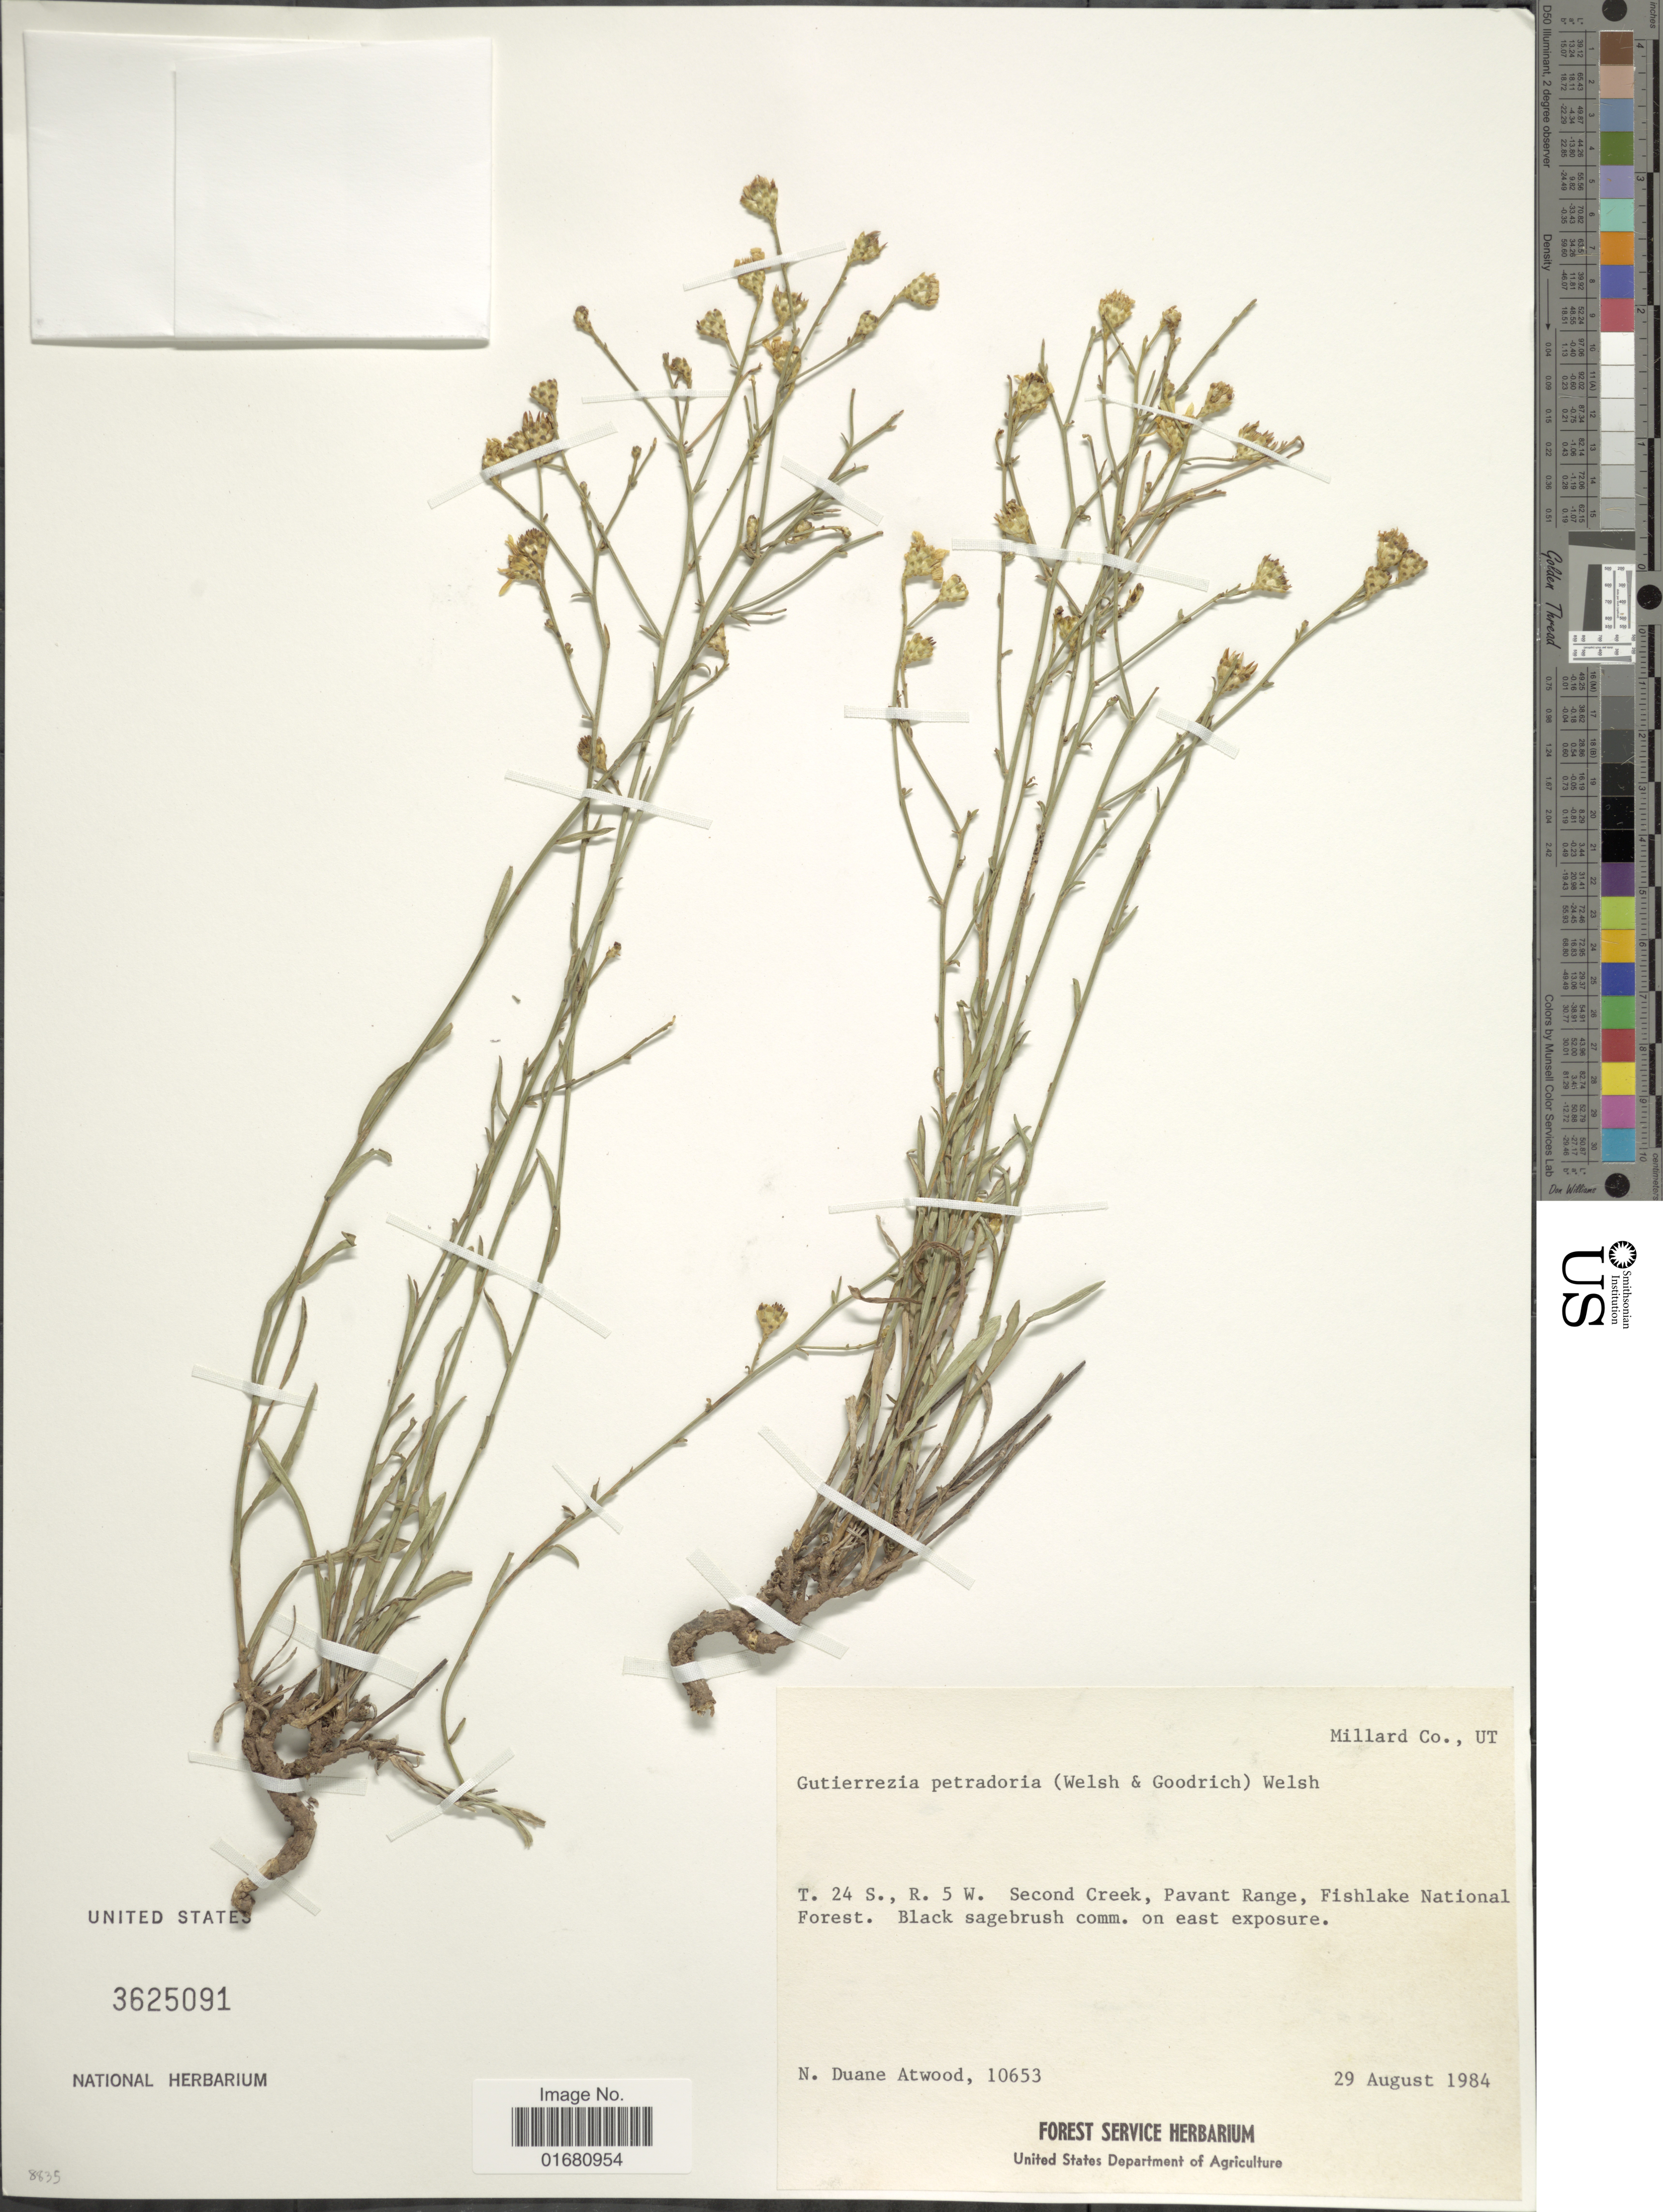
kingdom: Plantae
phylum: Tracheophyta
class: Magnoliopsida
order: Asterales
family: Asteraceae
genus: Gutierrezia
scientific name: Gutierrezia petradoria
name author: (S.L. Welsh & Goodrich) S.L. Welsh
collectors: N. Atwood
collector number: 10653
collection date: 1984-08-29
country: United States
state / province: Utah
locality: Millard Co., UT., T.24 S., R.5 W., Second Creek, Pavant Range, Fishlake National Forest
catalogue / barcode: US 3625091